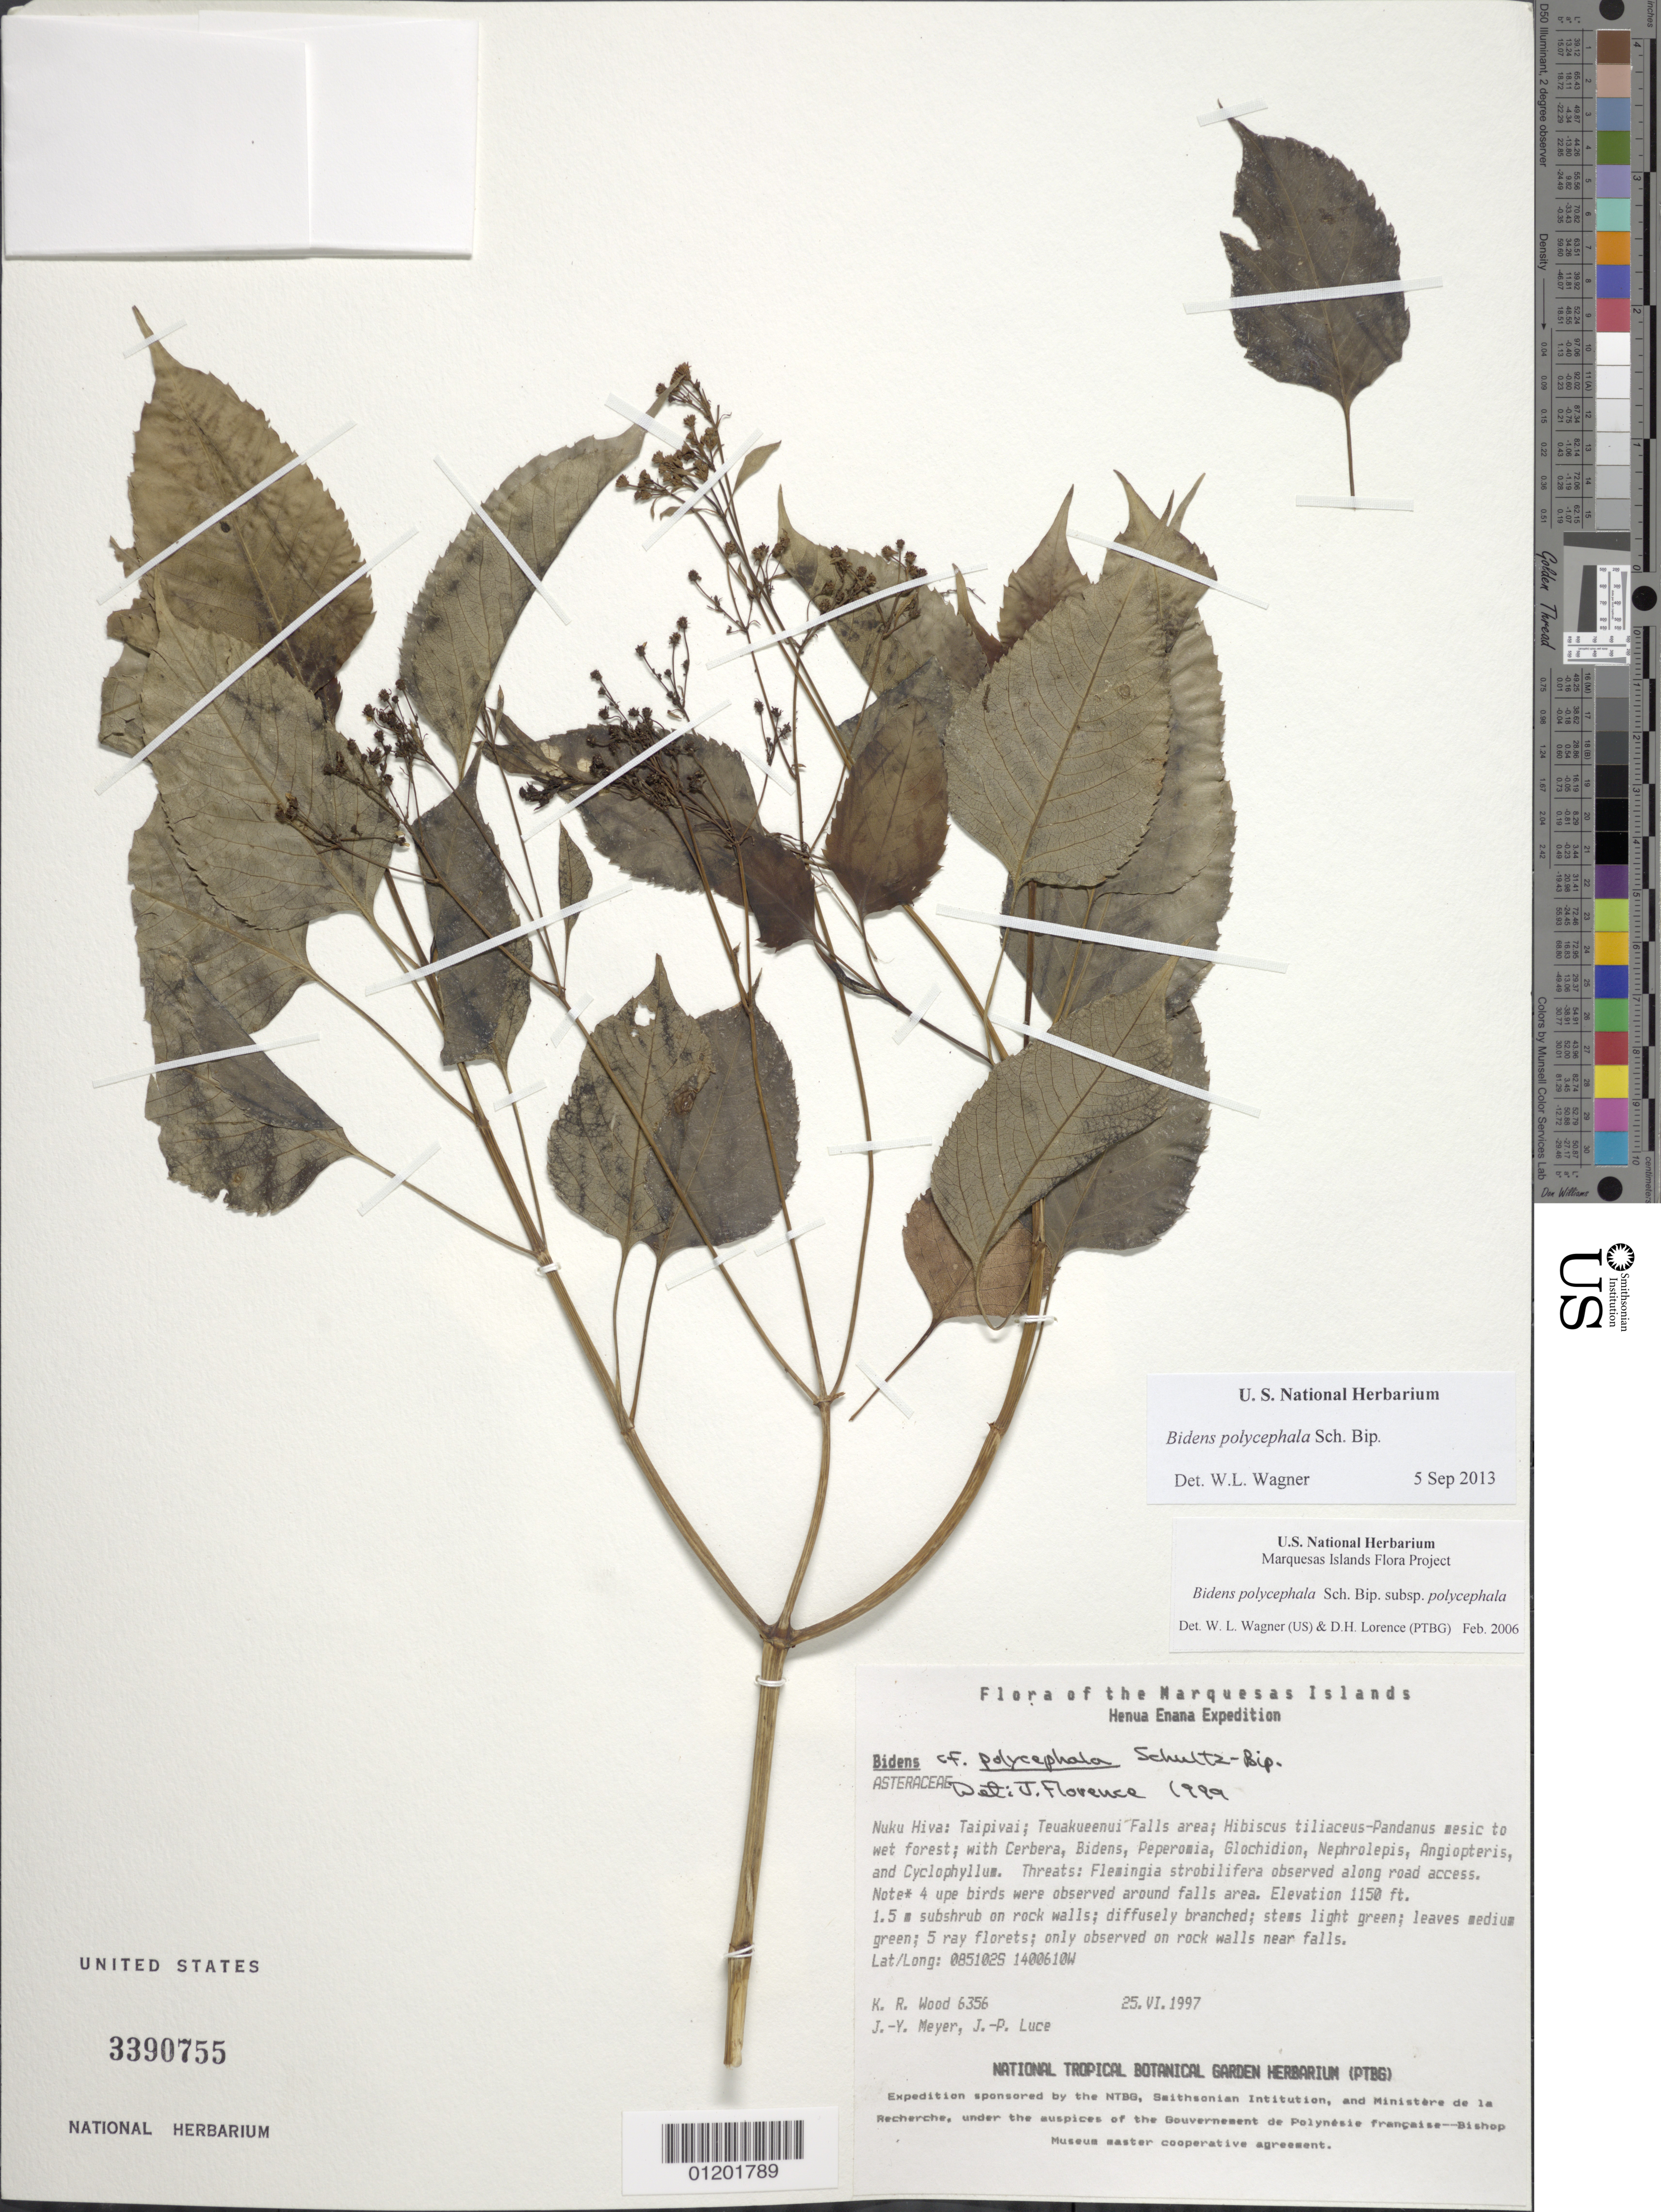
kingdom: Plantae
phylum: Tracheophyta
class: Magnoliopsida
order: Asterales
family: Asteraceae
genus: Bidens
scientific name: Bidens polycephala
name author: Sch. Bip.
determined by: Wagner, W. L., (BOT), Smithsonian Institution - National Museum of Natural History (UNITED STATES)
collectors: K. R. Wood, J.-Y. Meyer & J. Luce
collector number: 6356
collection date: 1997-06-25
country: French Polynesia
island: Nuku Hiva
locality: Taipivai, Teuakueenui Falls area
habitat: Hibiscus tiliaceus-Pandanus mesic to wet forest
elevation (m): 351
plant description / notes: Flemingia strobilifera observed along road access.; Four upe birds were observed around falls area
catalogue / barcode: US 3390755